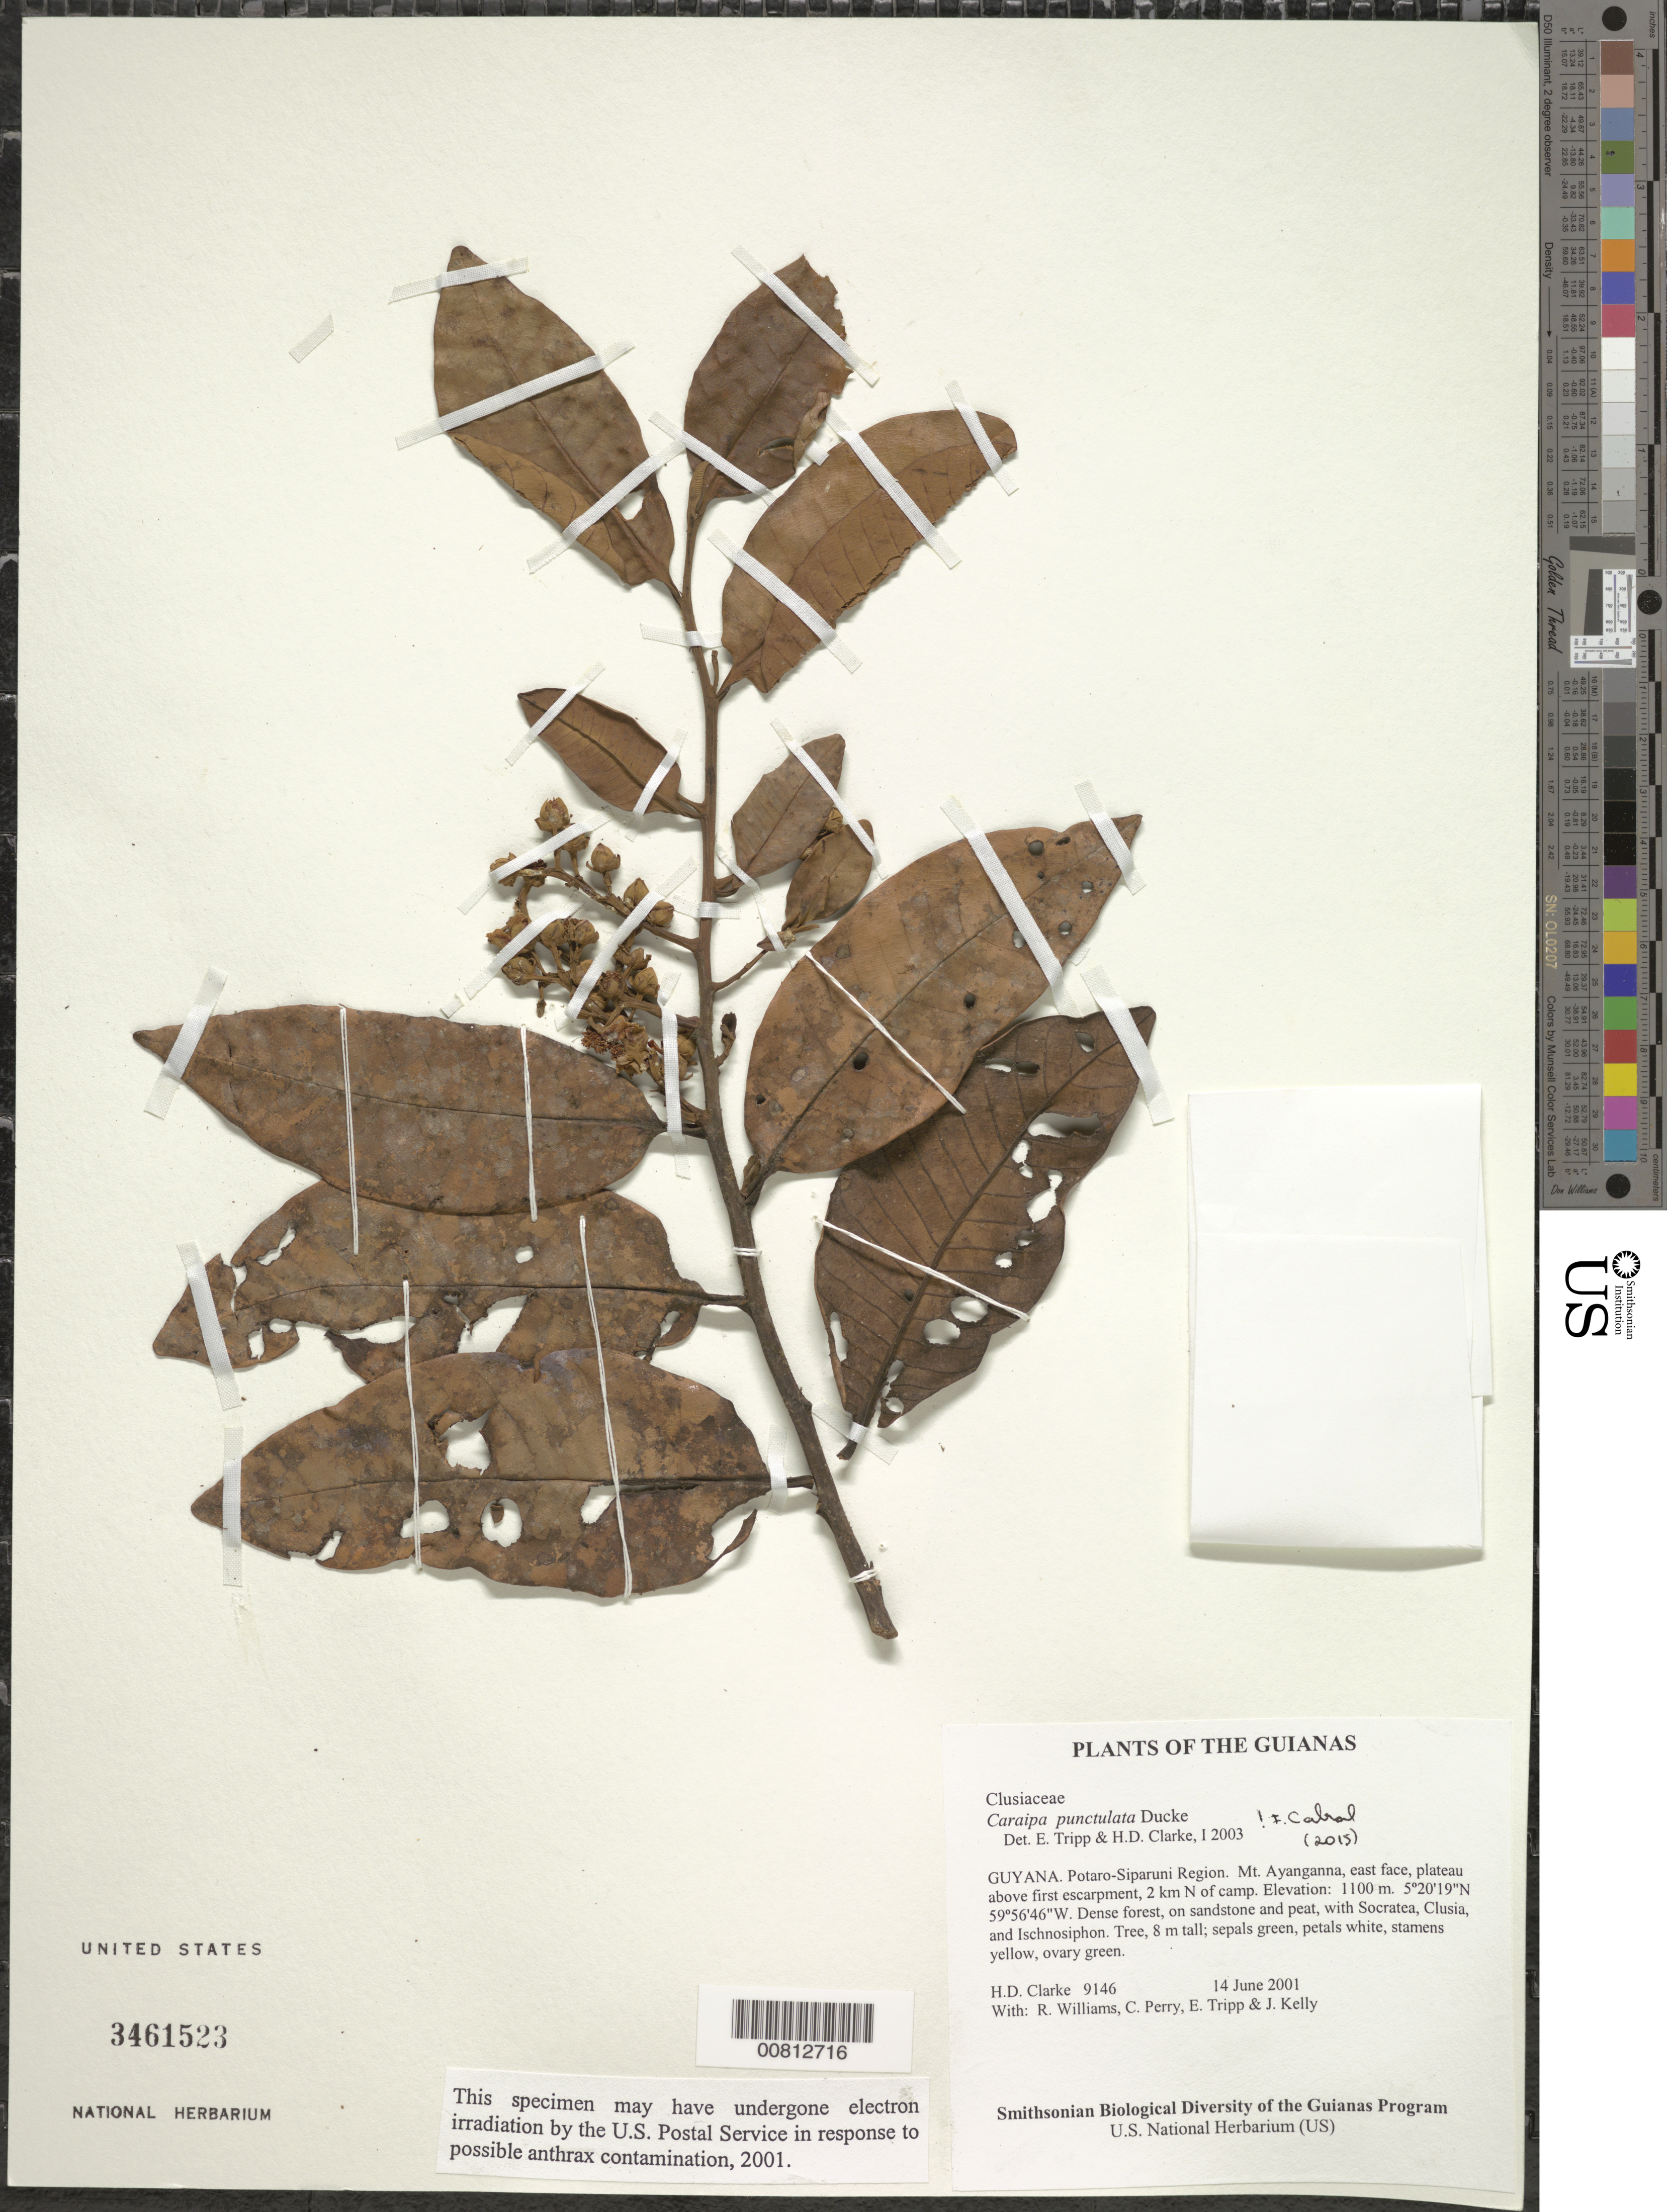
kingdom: Plantae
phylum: Tracheophyta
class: Magnoliopsida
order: Malpighiales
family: Calophyllaceae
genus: Caraipa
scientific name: Caraipa punctulata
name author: Ducke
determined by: Tripp, E. A.; Clarke, H. D.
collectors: H. D. Clarke, R. Williams, C. Perry, E. Tripp & J. Kelly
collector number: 9146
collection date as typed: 14 June 2001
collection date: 2001-06-14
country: Guyana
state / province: Potaro-Siparuni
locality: Mt. Ayanganna, east face, plateau above first escarpment, 2 km N of camp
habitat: Dense forest, on sandstone and peat, with Socratea, Clusia, and Ischnosiphon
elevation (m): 1100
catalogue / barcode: US 3461523